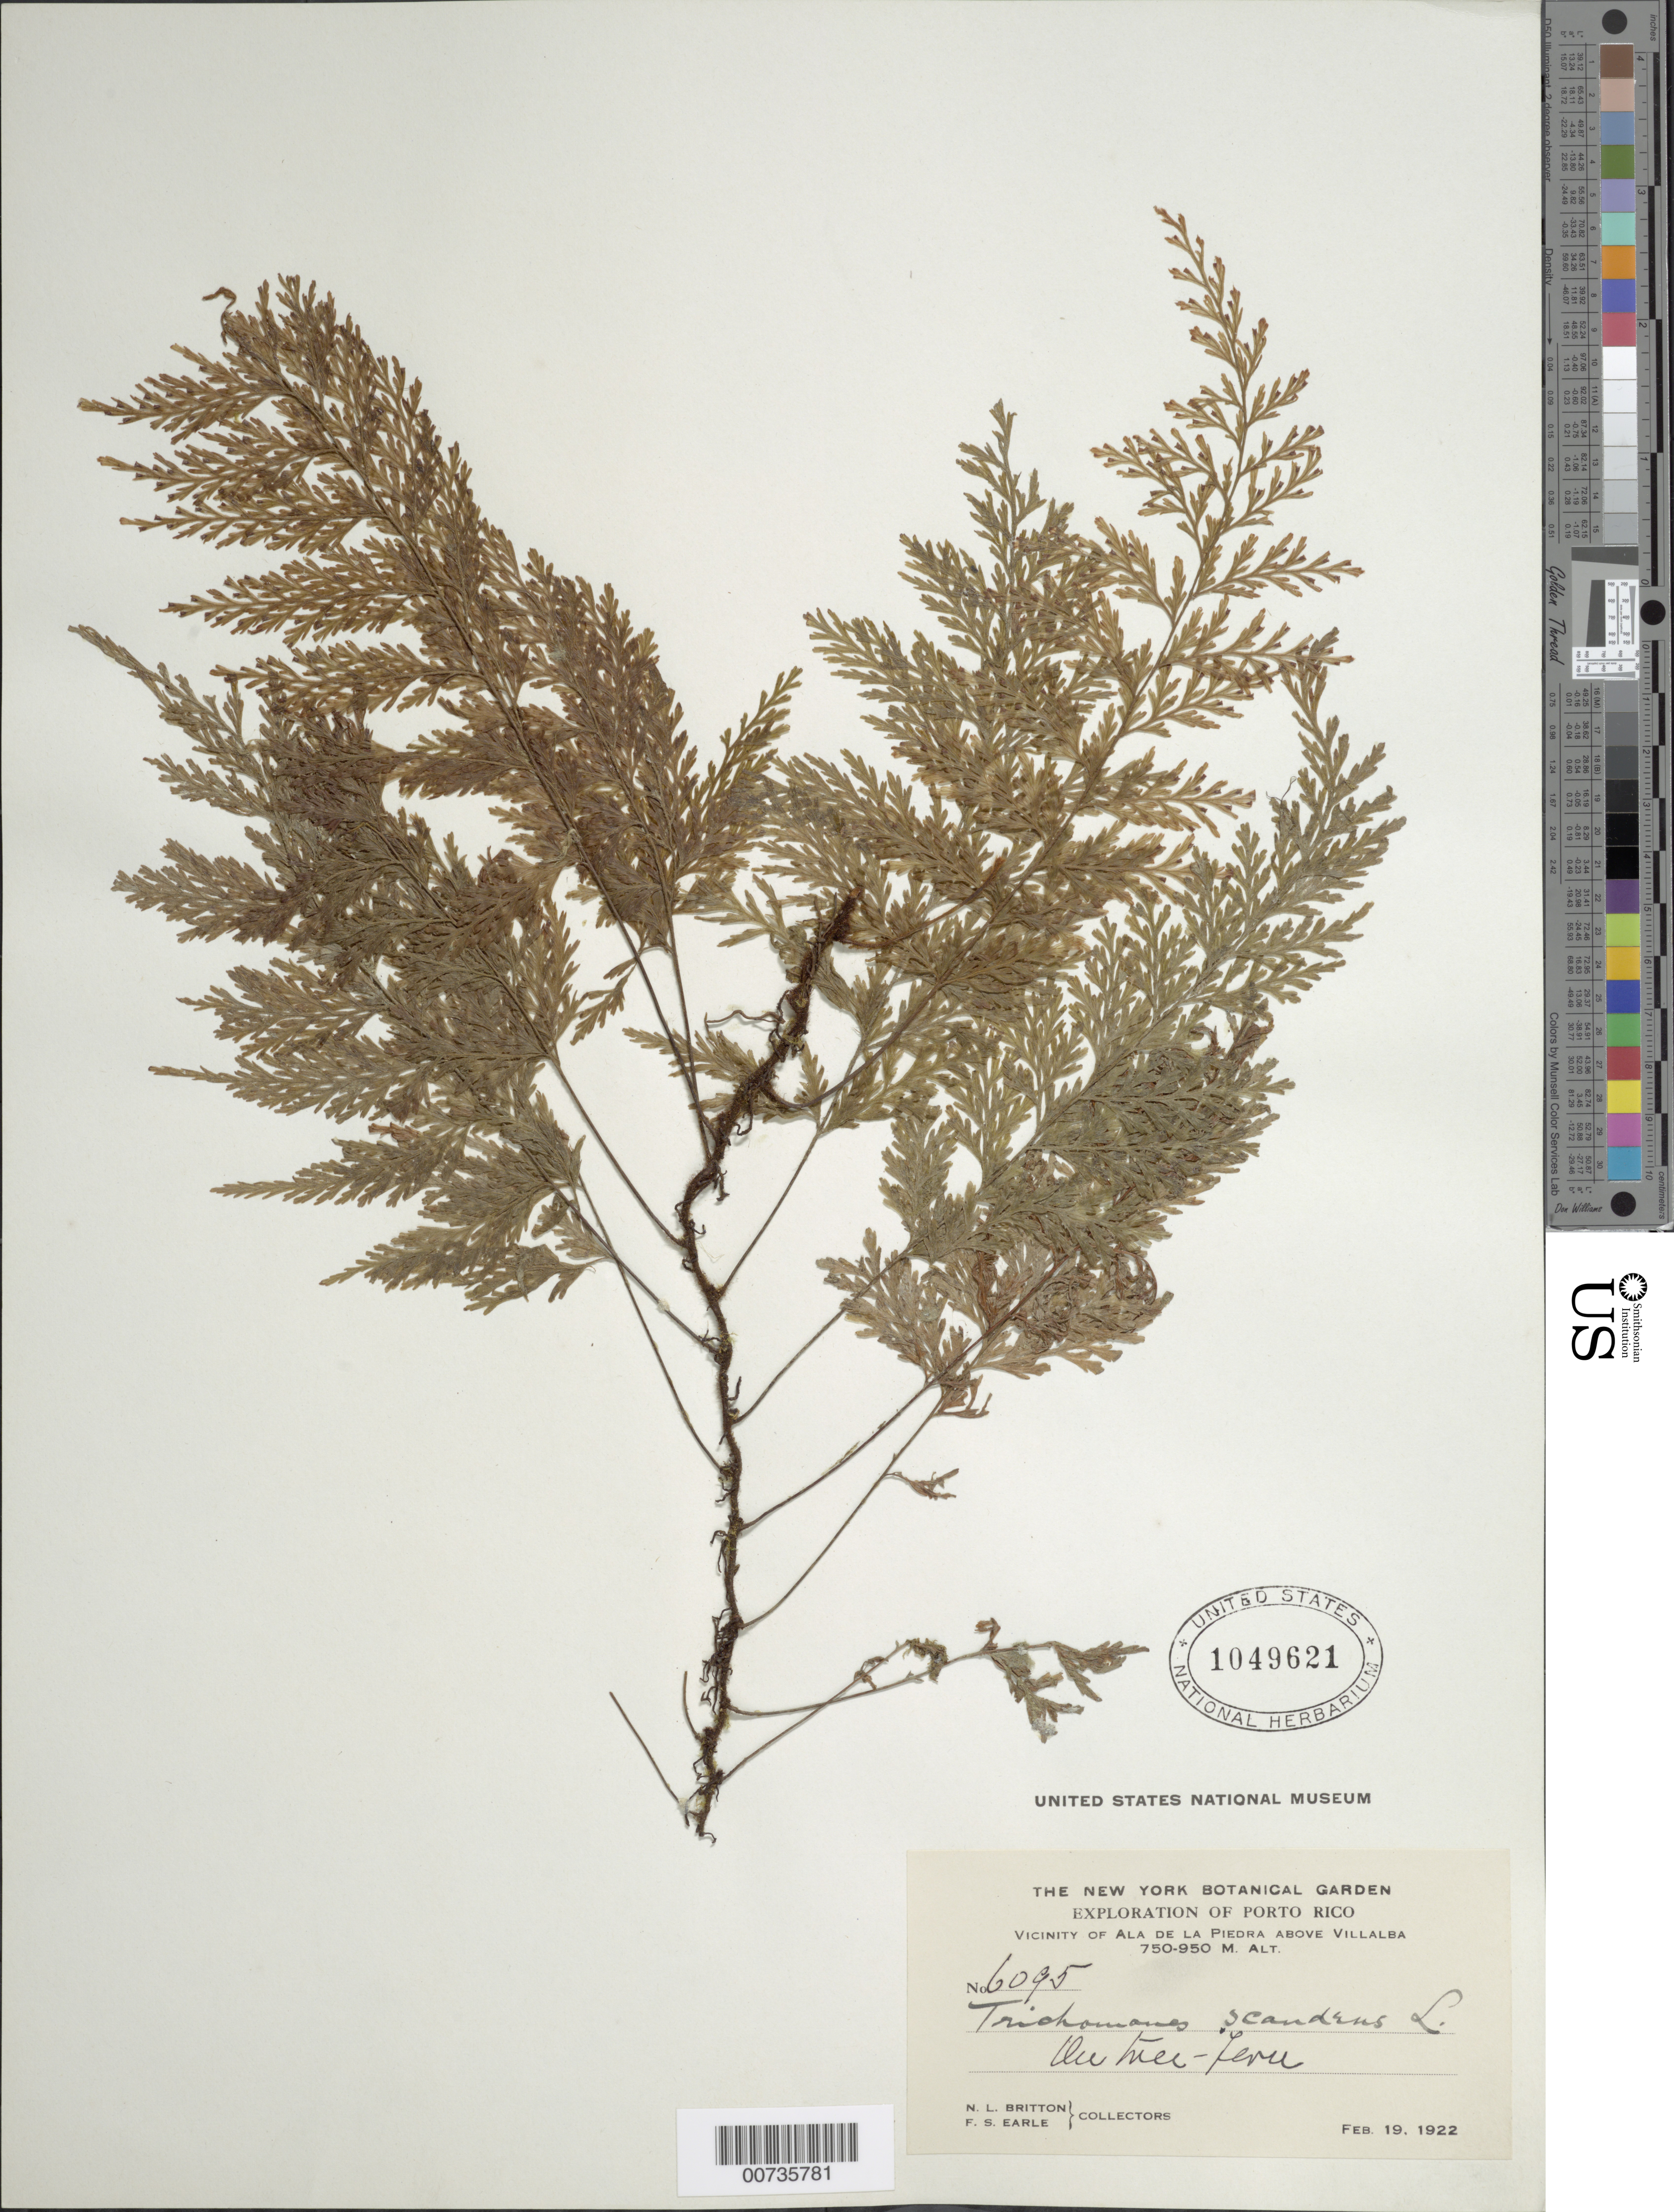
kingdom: Plantae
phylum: Tracheophyta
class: Polypodiopsida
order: Hymenophyllales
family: Hymenophyllaceae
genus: Trichomanes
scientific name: Trichomanes scandens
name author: L.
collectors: N. Britton & F. S. Earle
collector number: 6095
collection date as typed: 19 Feb 1922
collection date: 1922-02-19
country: Puerto Rico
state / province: Villalba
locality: Ala de la Piedra above Villalba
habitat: On tree fern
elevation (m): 750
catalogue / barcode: US 1049621